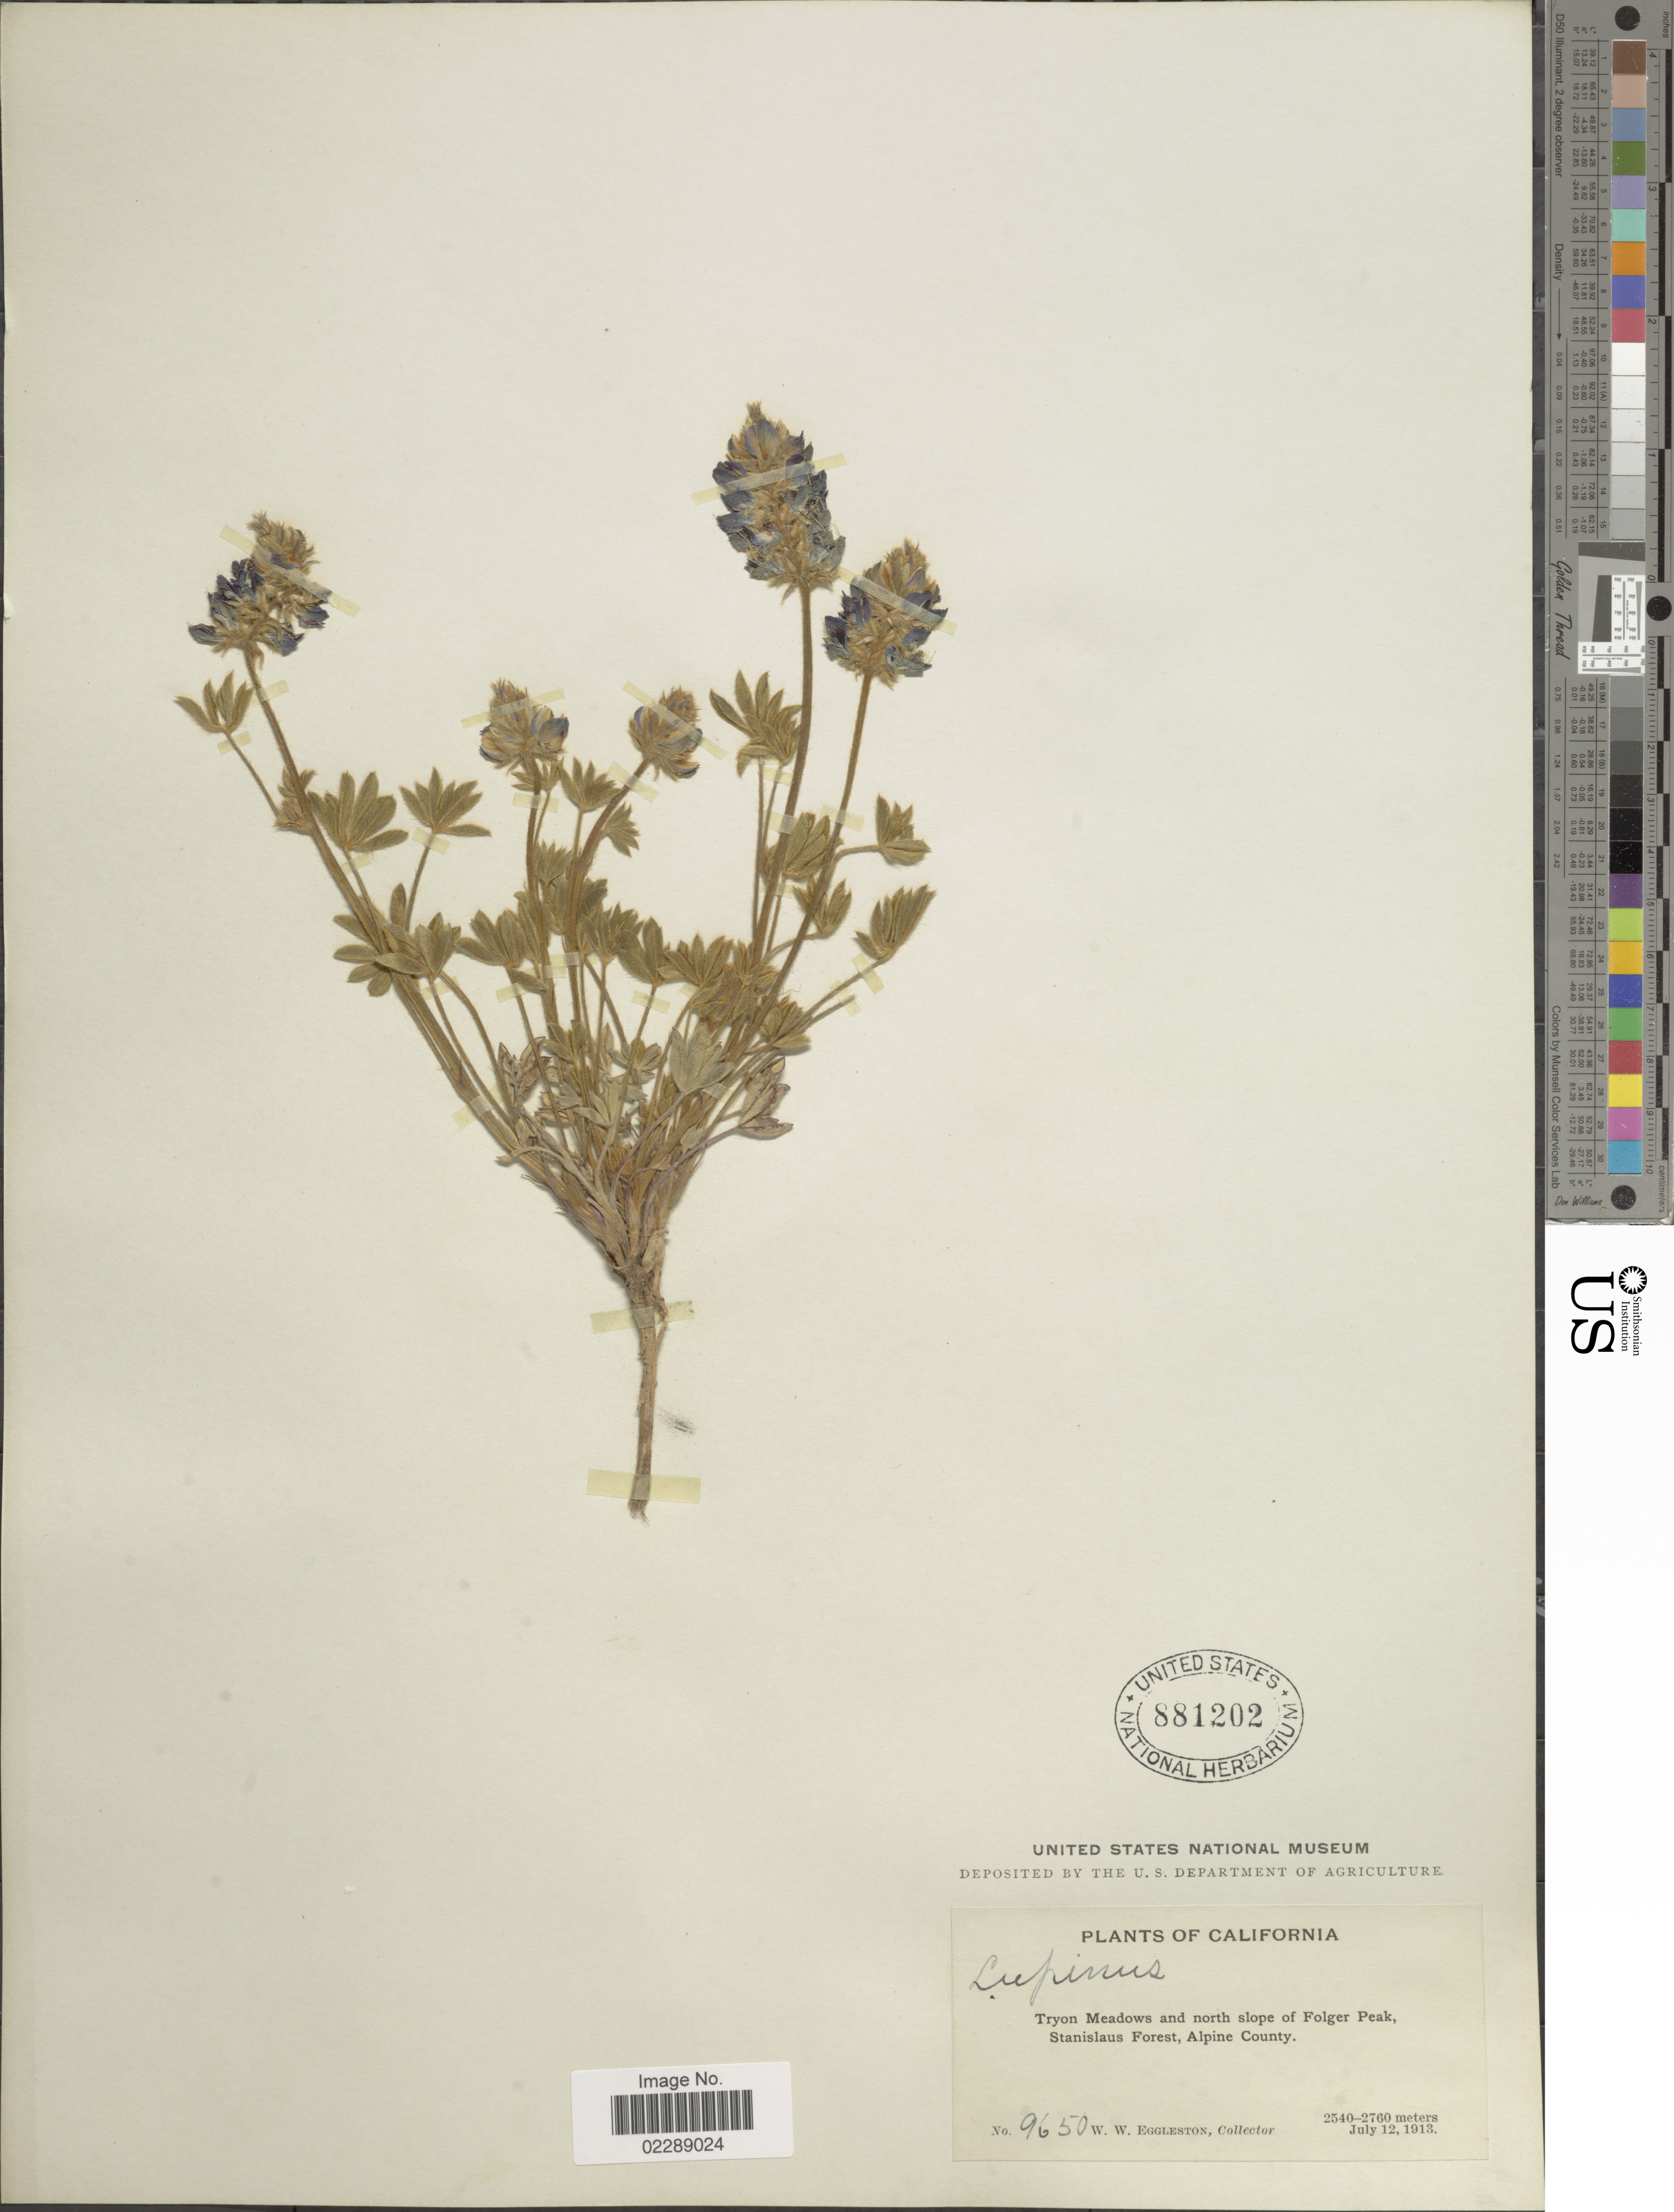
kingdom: Plantae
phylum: Tracheophyta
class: Magnoliopsida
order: Fabales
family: Fabaceae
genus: Lupinus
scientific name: Lupinus sp.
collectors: W. W. Eggleston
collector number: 9650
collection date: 1913-07-12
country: United States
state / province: California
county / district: Alpine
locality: Tryon Meadow and north slope of Folger Peak, Stanislaus Forest, Alpine County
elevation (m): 2540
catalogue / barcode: US 881202